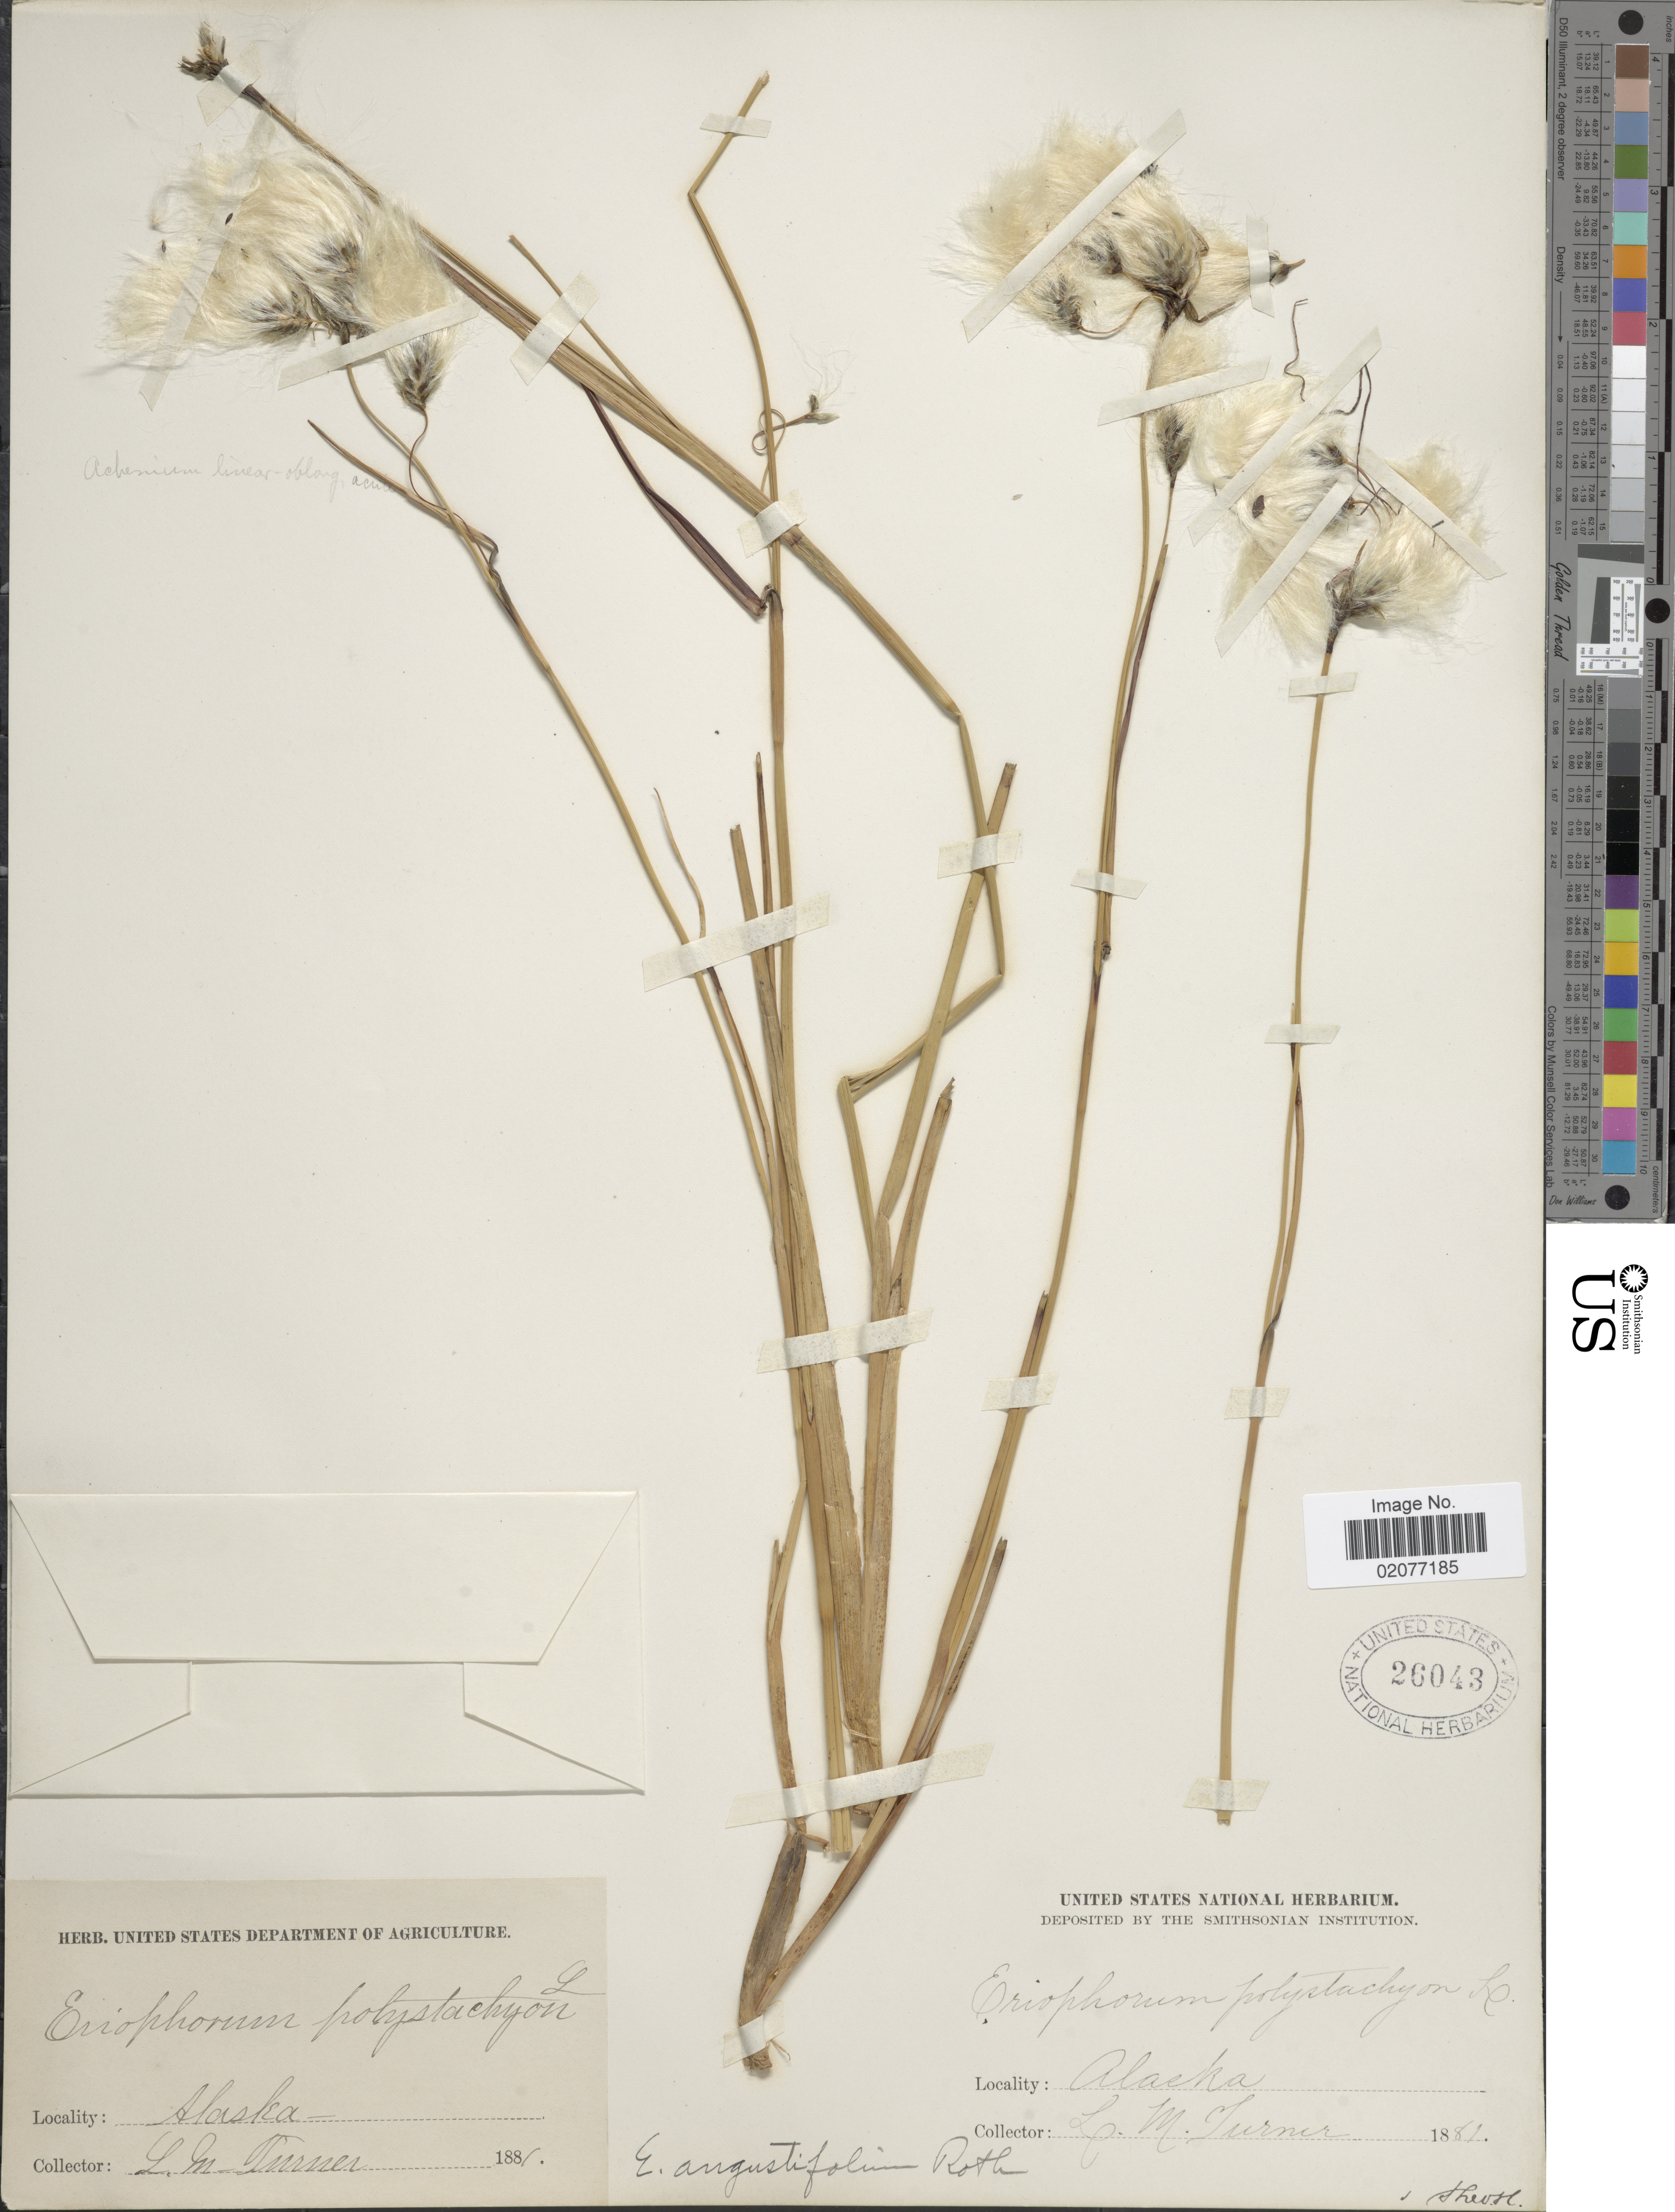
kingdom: Plantae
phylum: Tracheophyta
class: Liliopsida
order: Poales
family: Cyperaceae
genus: Eriophorum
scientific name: Eriophorum angustifolium subsp. angustifolium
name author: Honck.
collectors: L. M. Turner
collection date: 1881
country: United States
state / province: Alaska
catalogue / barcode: US 26043